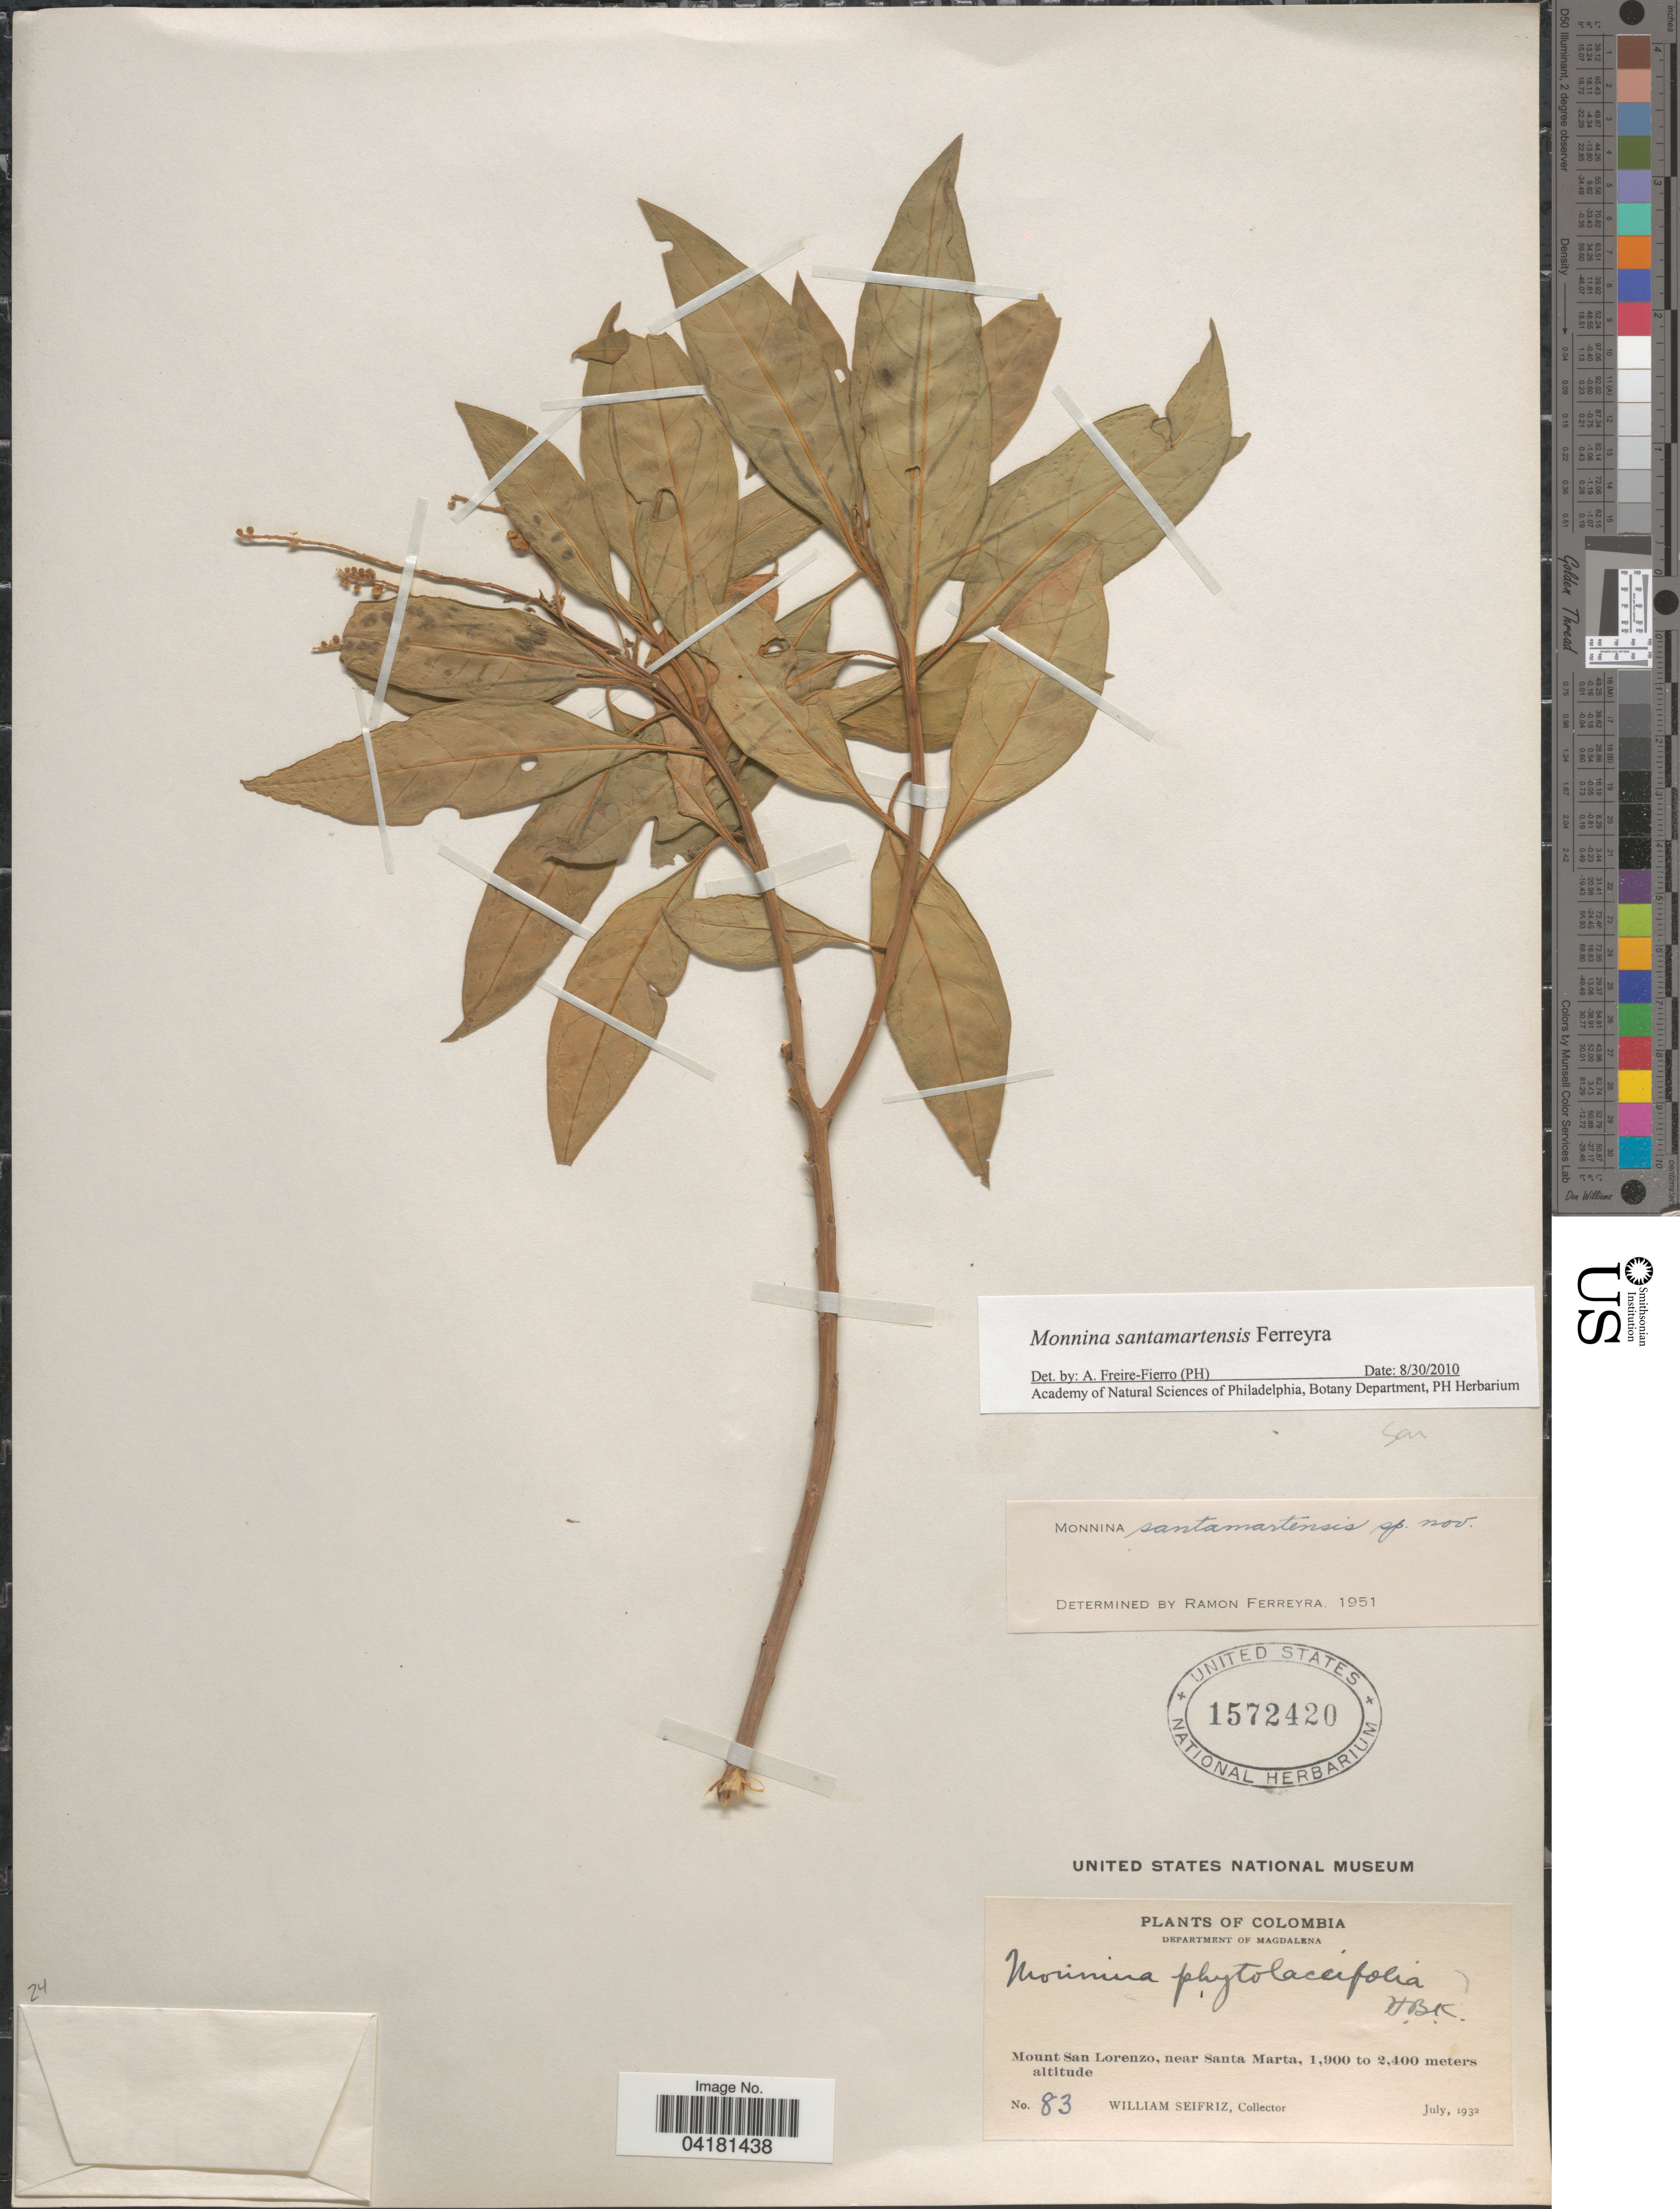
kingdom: Plantae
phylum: Tracheophyta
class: Magnoliopsida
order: Fabales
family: Polygalaceae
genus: Monnina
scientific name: Monnina santamartensis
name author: Ferreyra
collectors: W. Seifriz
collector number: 83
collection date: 1932-07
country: Colombia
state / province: Magdalena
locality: Department of Magdalena. Mount San Lorenzo, near Santa Marta.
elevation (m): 1900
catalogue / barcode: US 1572420